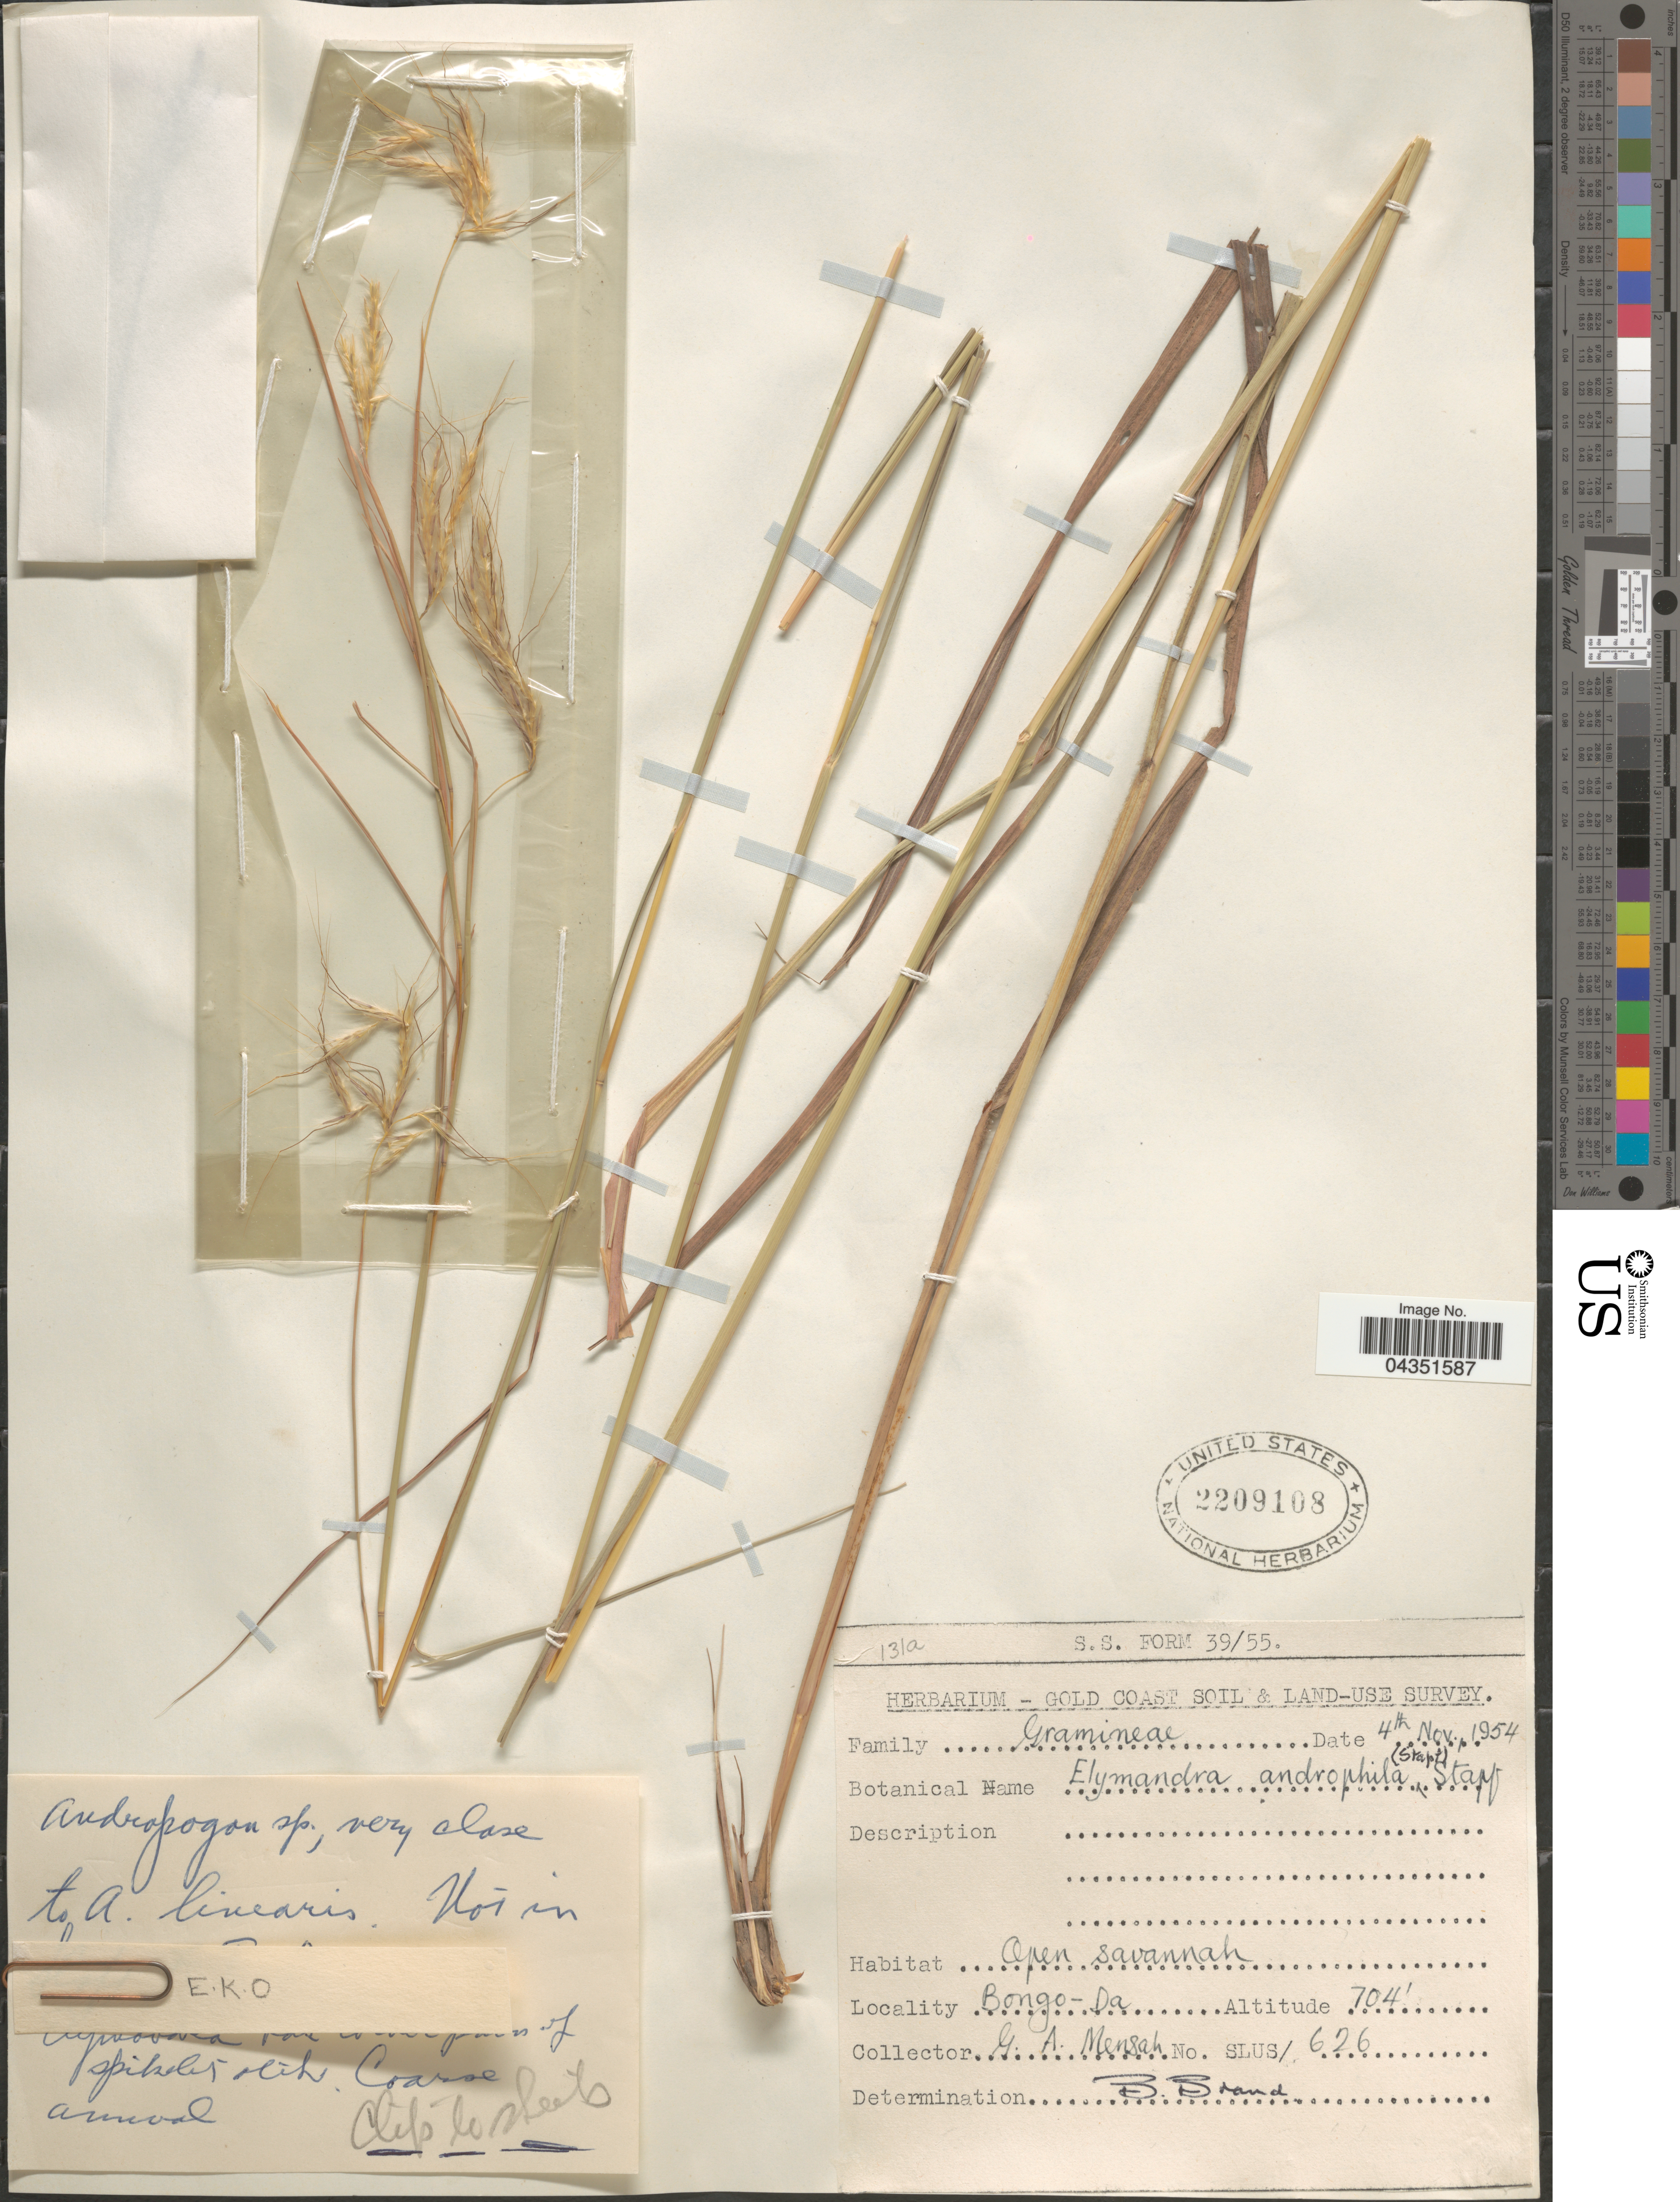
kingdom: Plantae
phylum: Tracheophyta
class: Liliopsida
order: Poales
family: Poaceae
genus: Elymandra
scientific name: Elymandra androphila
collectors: G. Mensah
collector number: SLUS/626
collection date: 1954-11-04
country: Ghana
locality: Gold Coast Soil & Land-Use Survey. Bongo-Da.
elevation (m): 215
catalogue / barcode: US 2209108